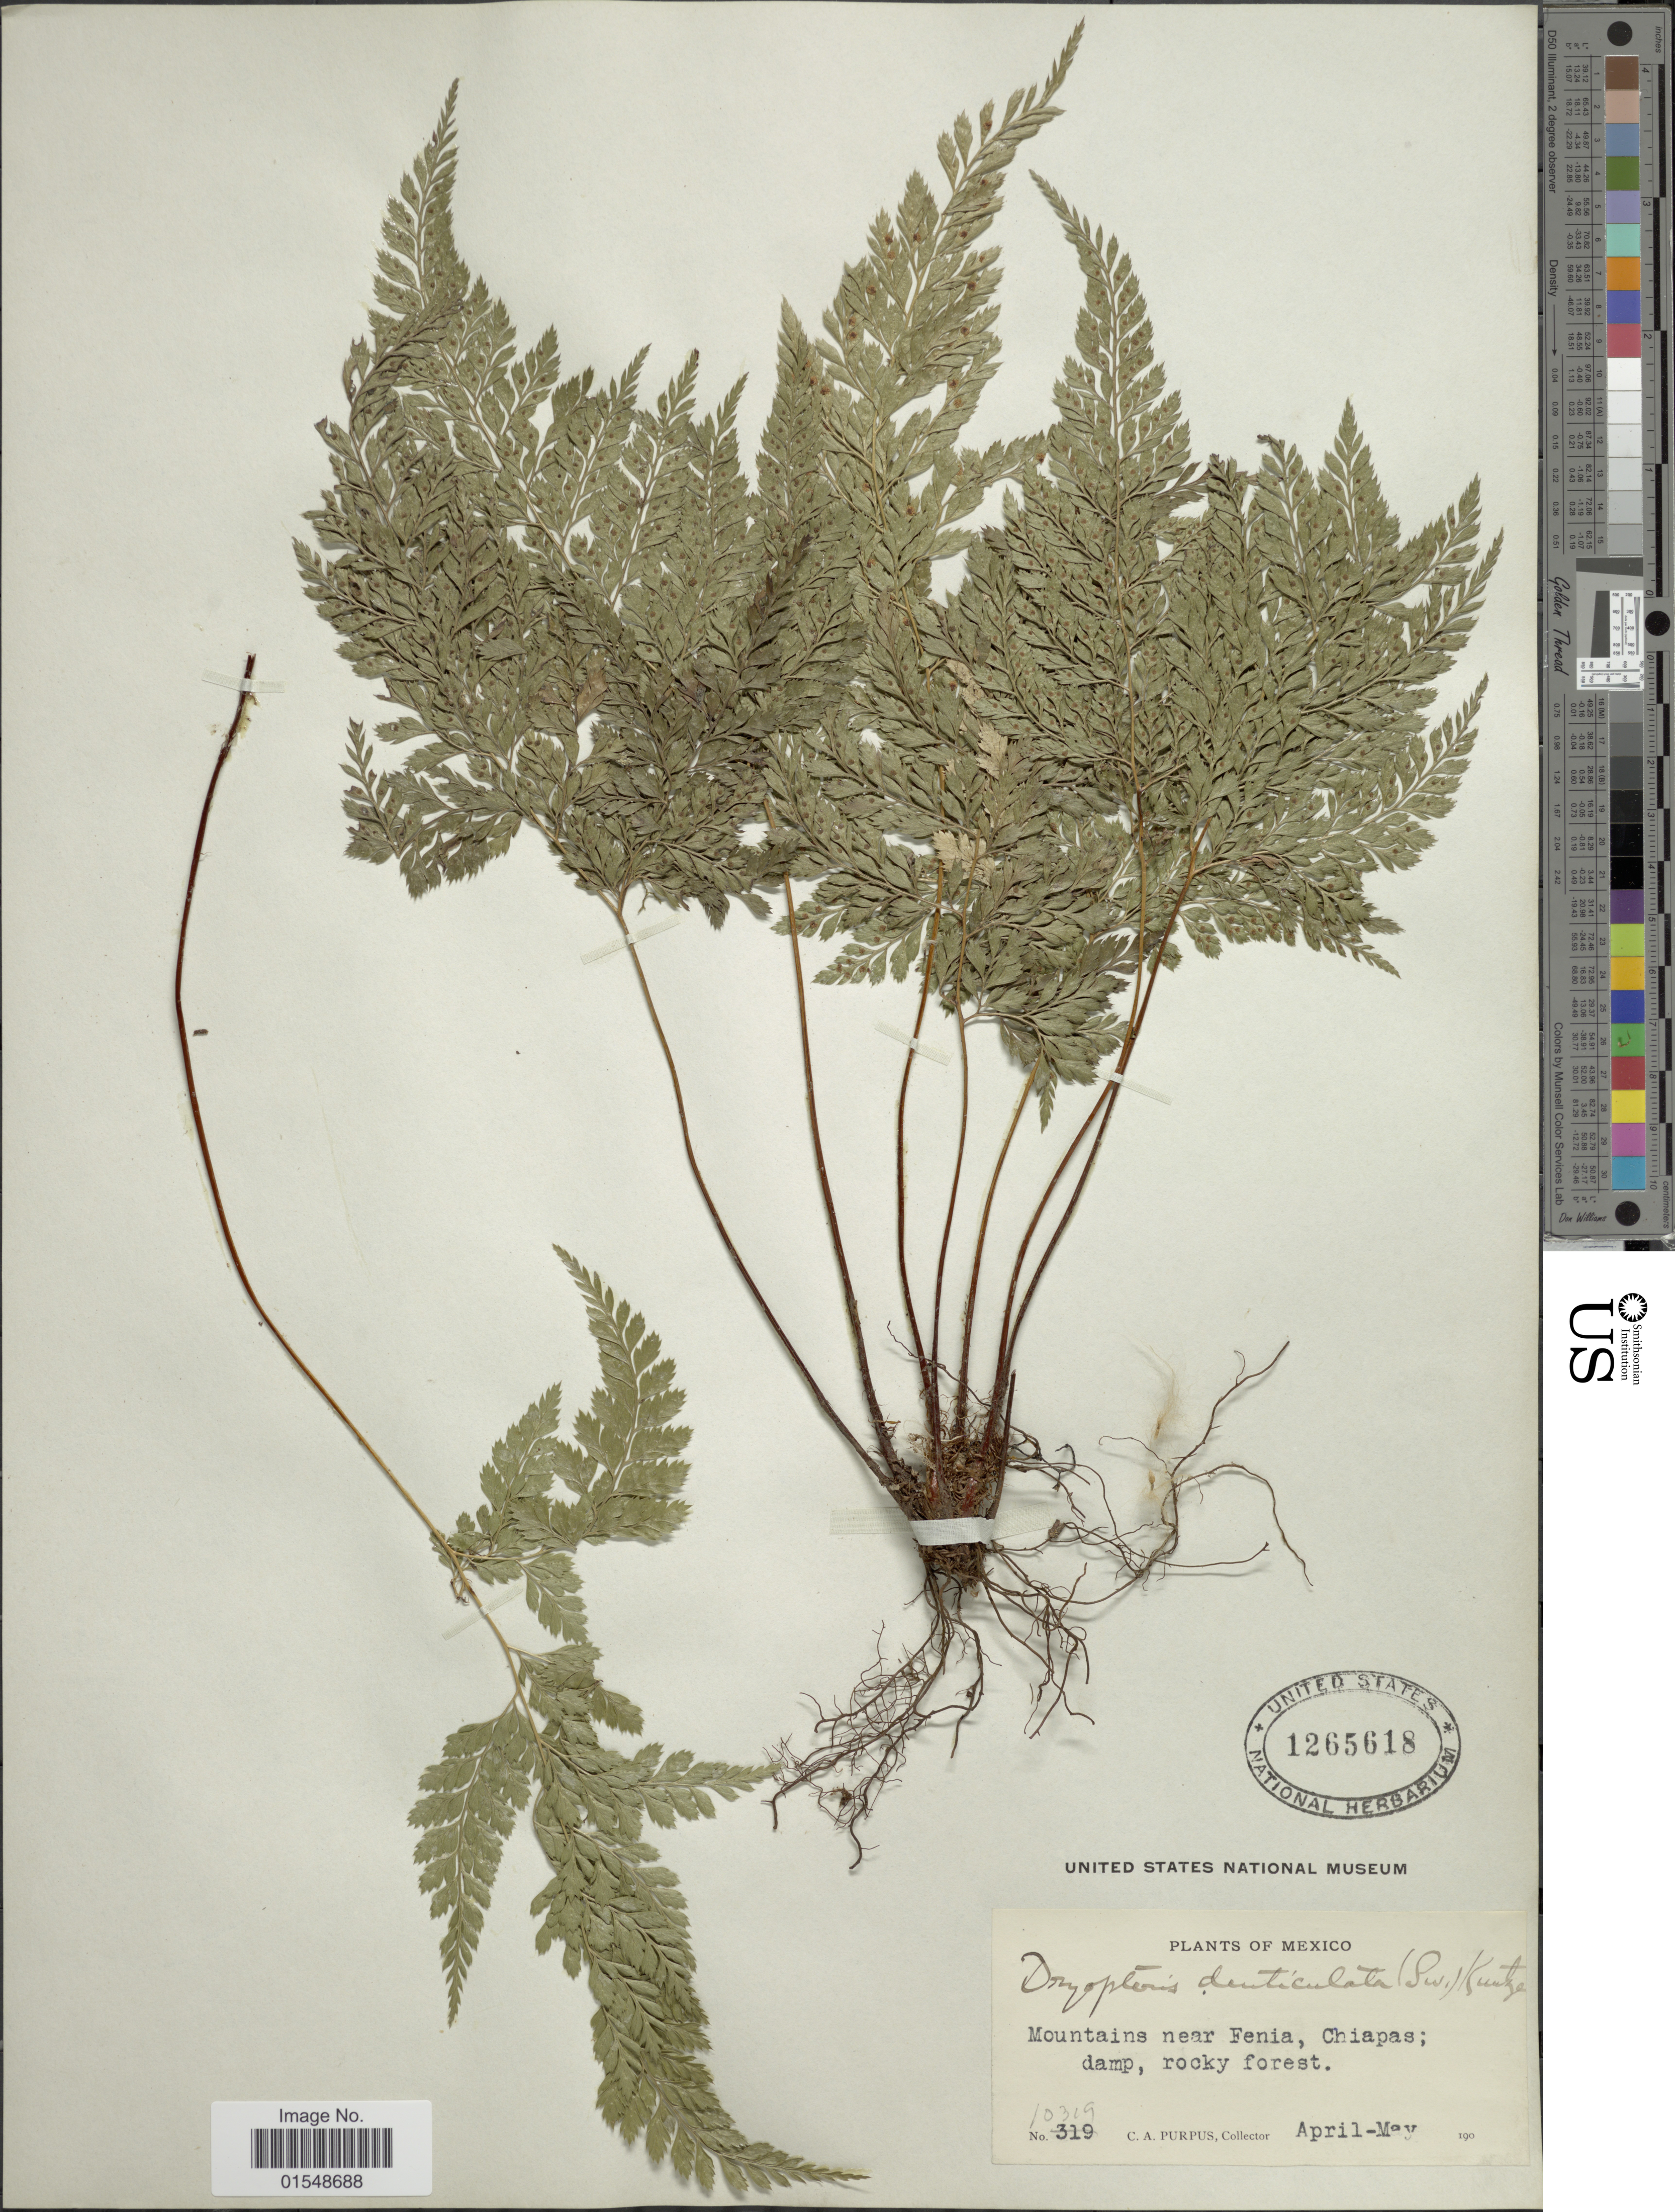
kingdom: Plantae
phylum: Tracheophyta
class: Polypodiopsida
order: Polypodiales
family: Dryopteridaceae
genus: Arachniodes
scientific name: Arachniodes denticulata var. jucunda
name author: (Fée) Lellinger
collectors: C. A. Purpus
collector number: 10319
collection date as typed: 190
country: Mexico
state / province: Chiapas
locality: Mountains near Fenia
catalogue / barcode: US 1265618